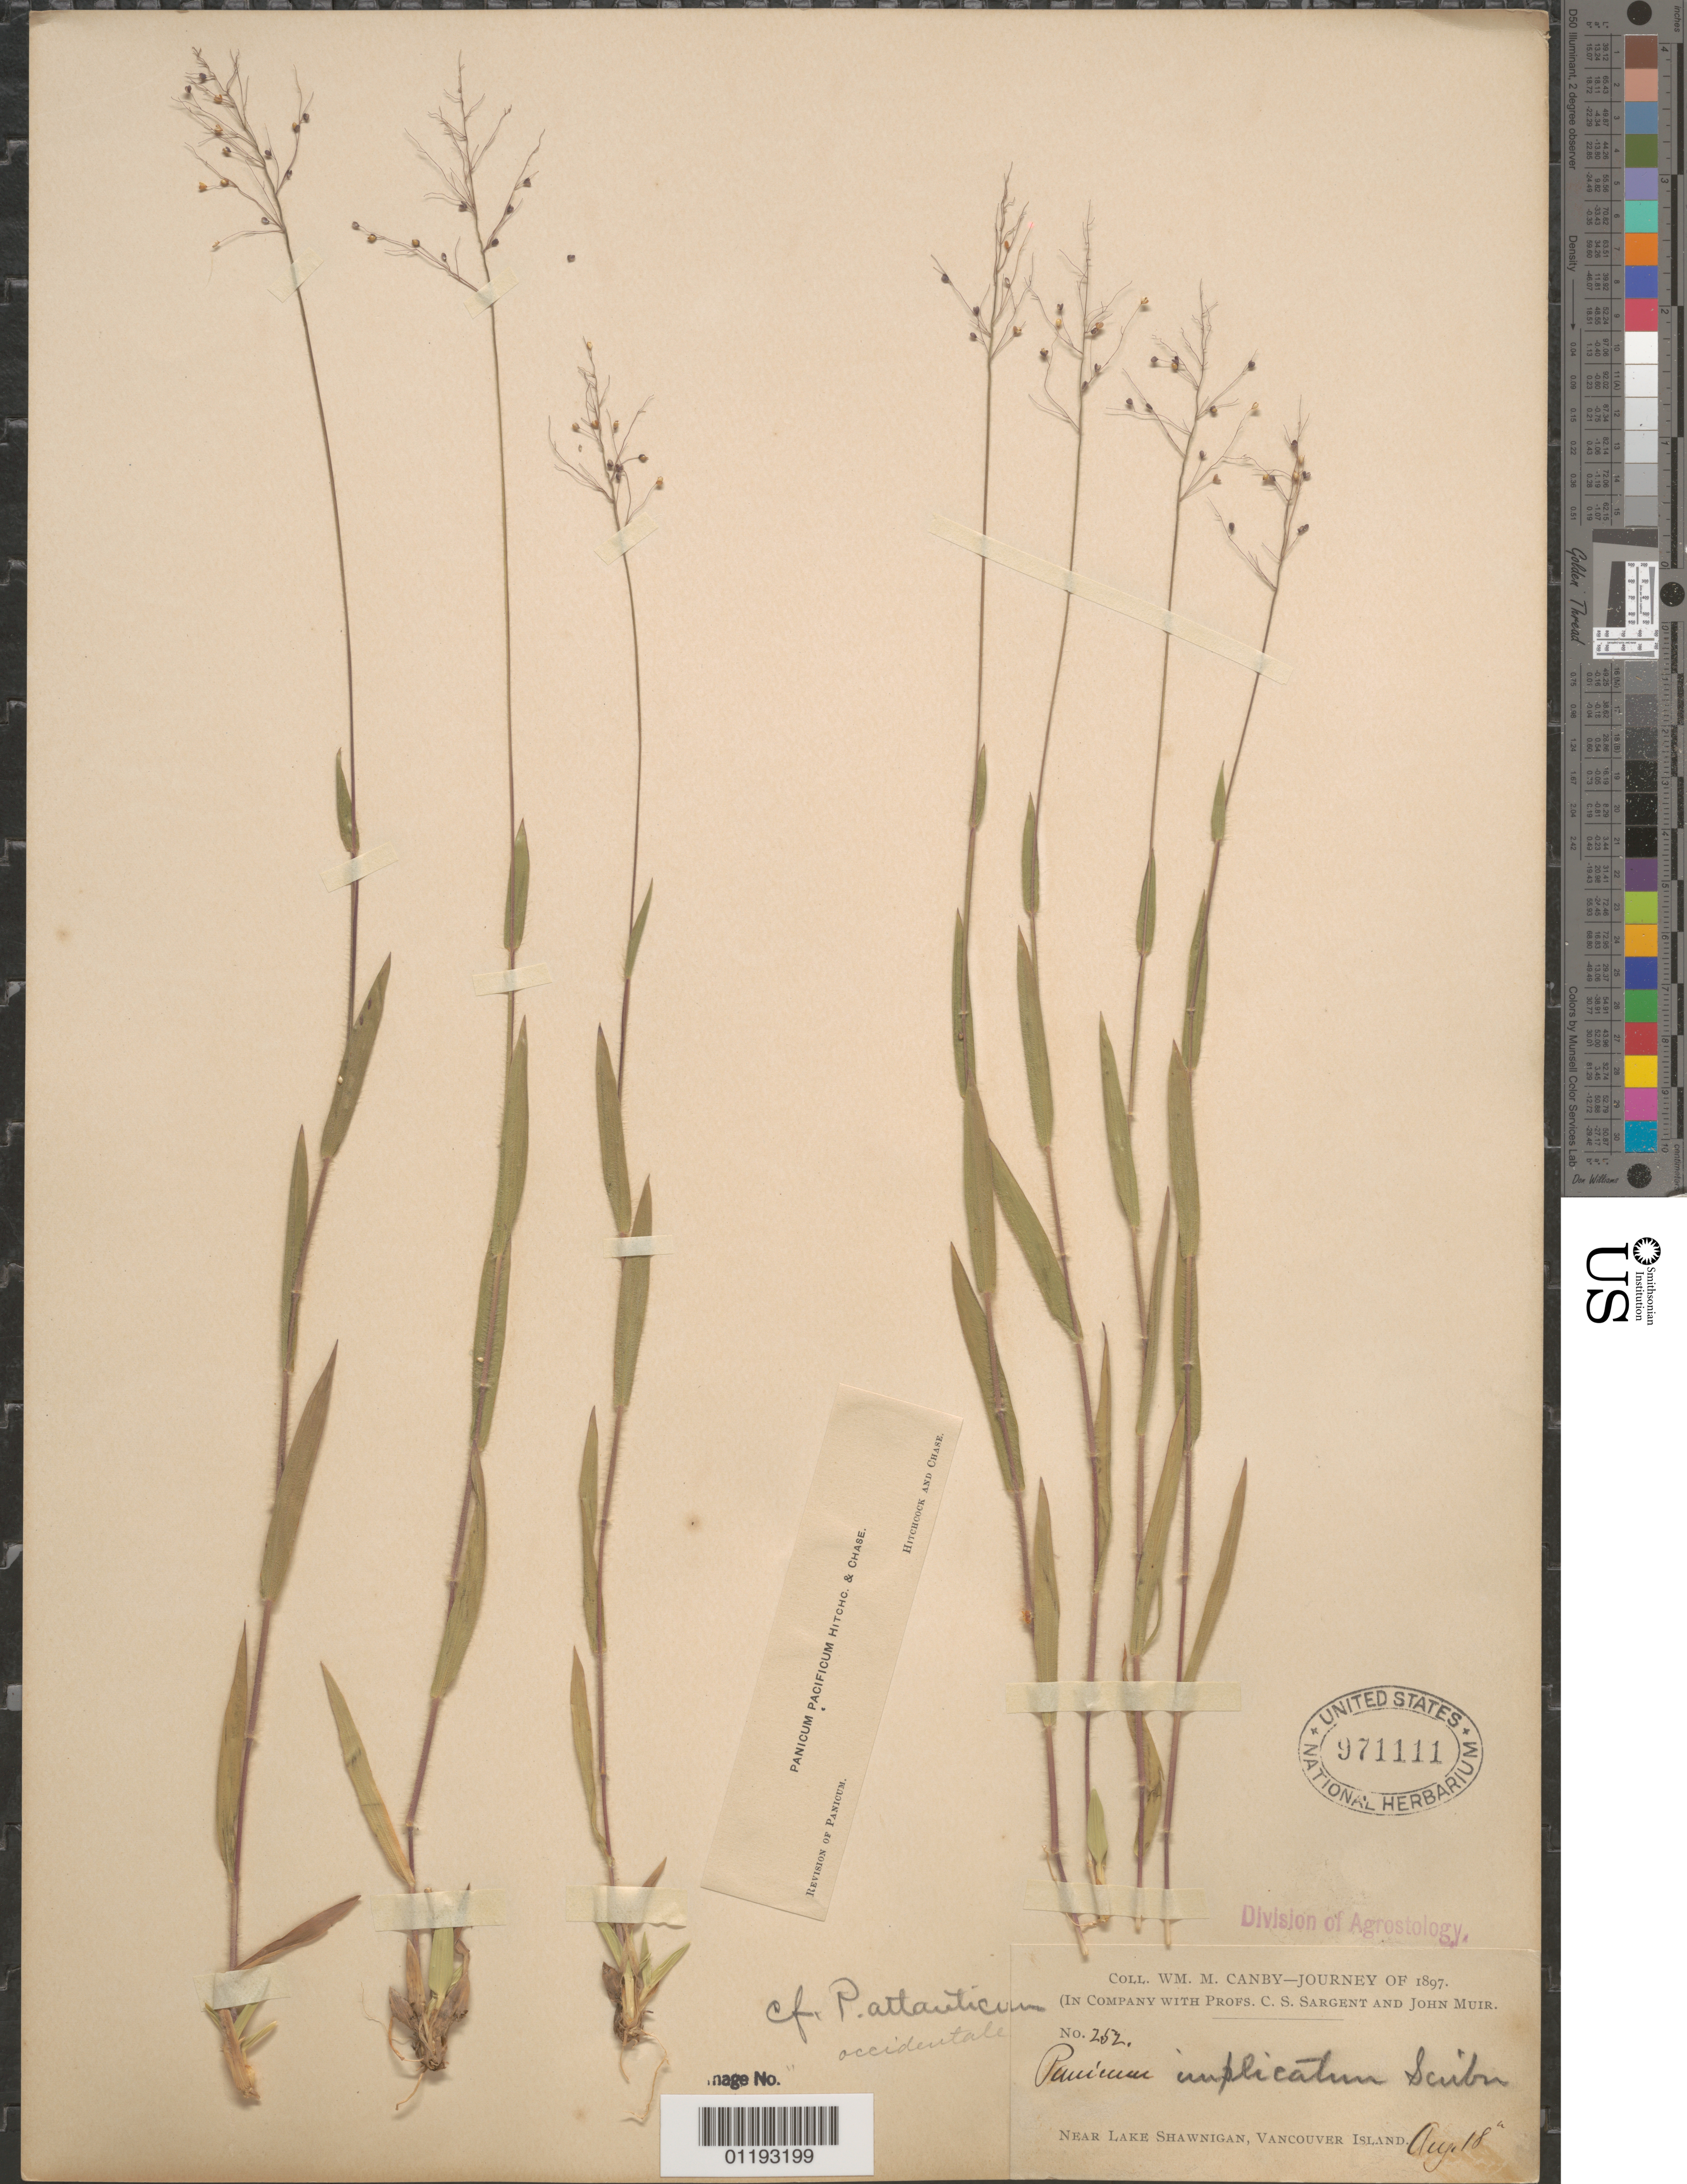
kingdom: Plantae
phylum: Tracheophyta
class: Liliopsida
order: Poales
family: Poaceae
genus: Panicum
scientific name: Panicum pacificum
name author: Hitchc. & Chase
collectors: W. M. Canby, C. S. Sargent & J. Muir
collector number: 252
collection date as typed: Aug 18 1897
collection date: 1897-08-18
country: Canada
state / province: British Columbia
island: Vancouver Island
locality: Lake Shawnigan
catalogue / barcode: US 971111